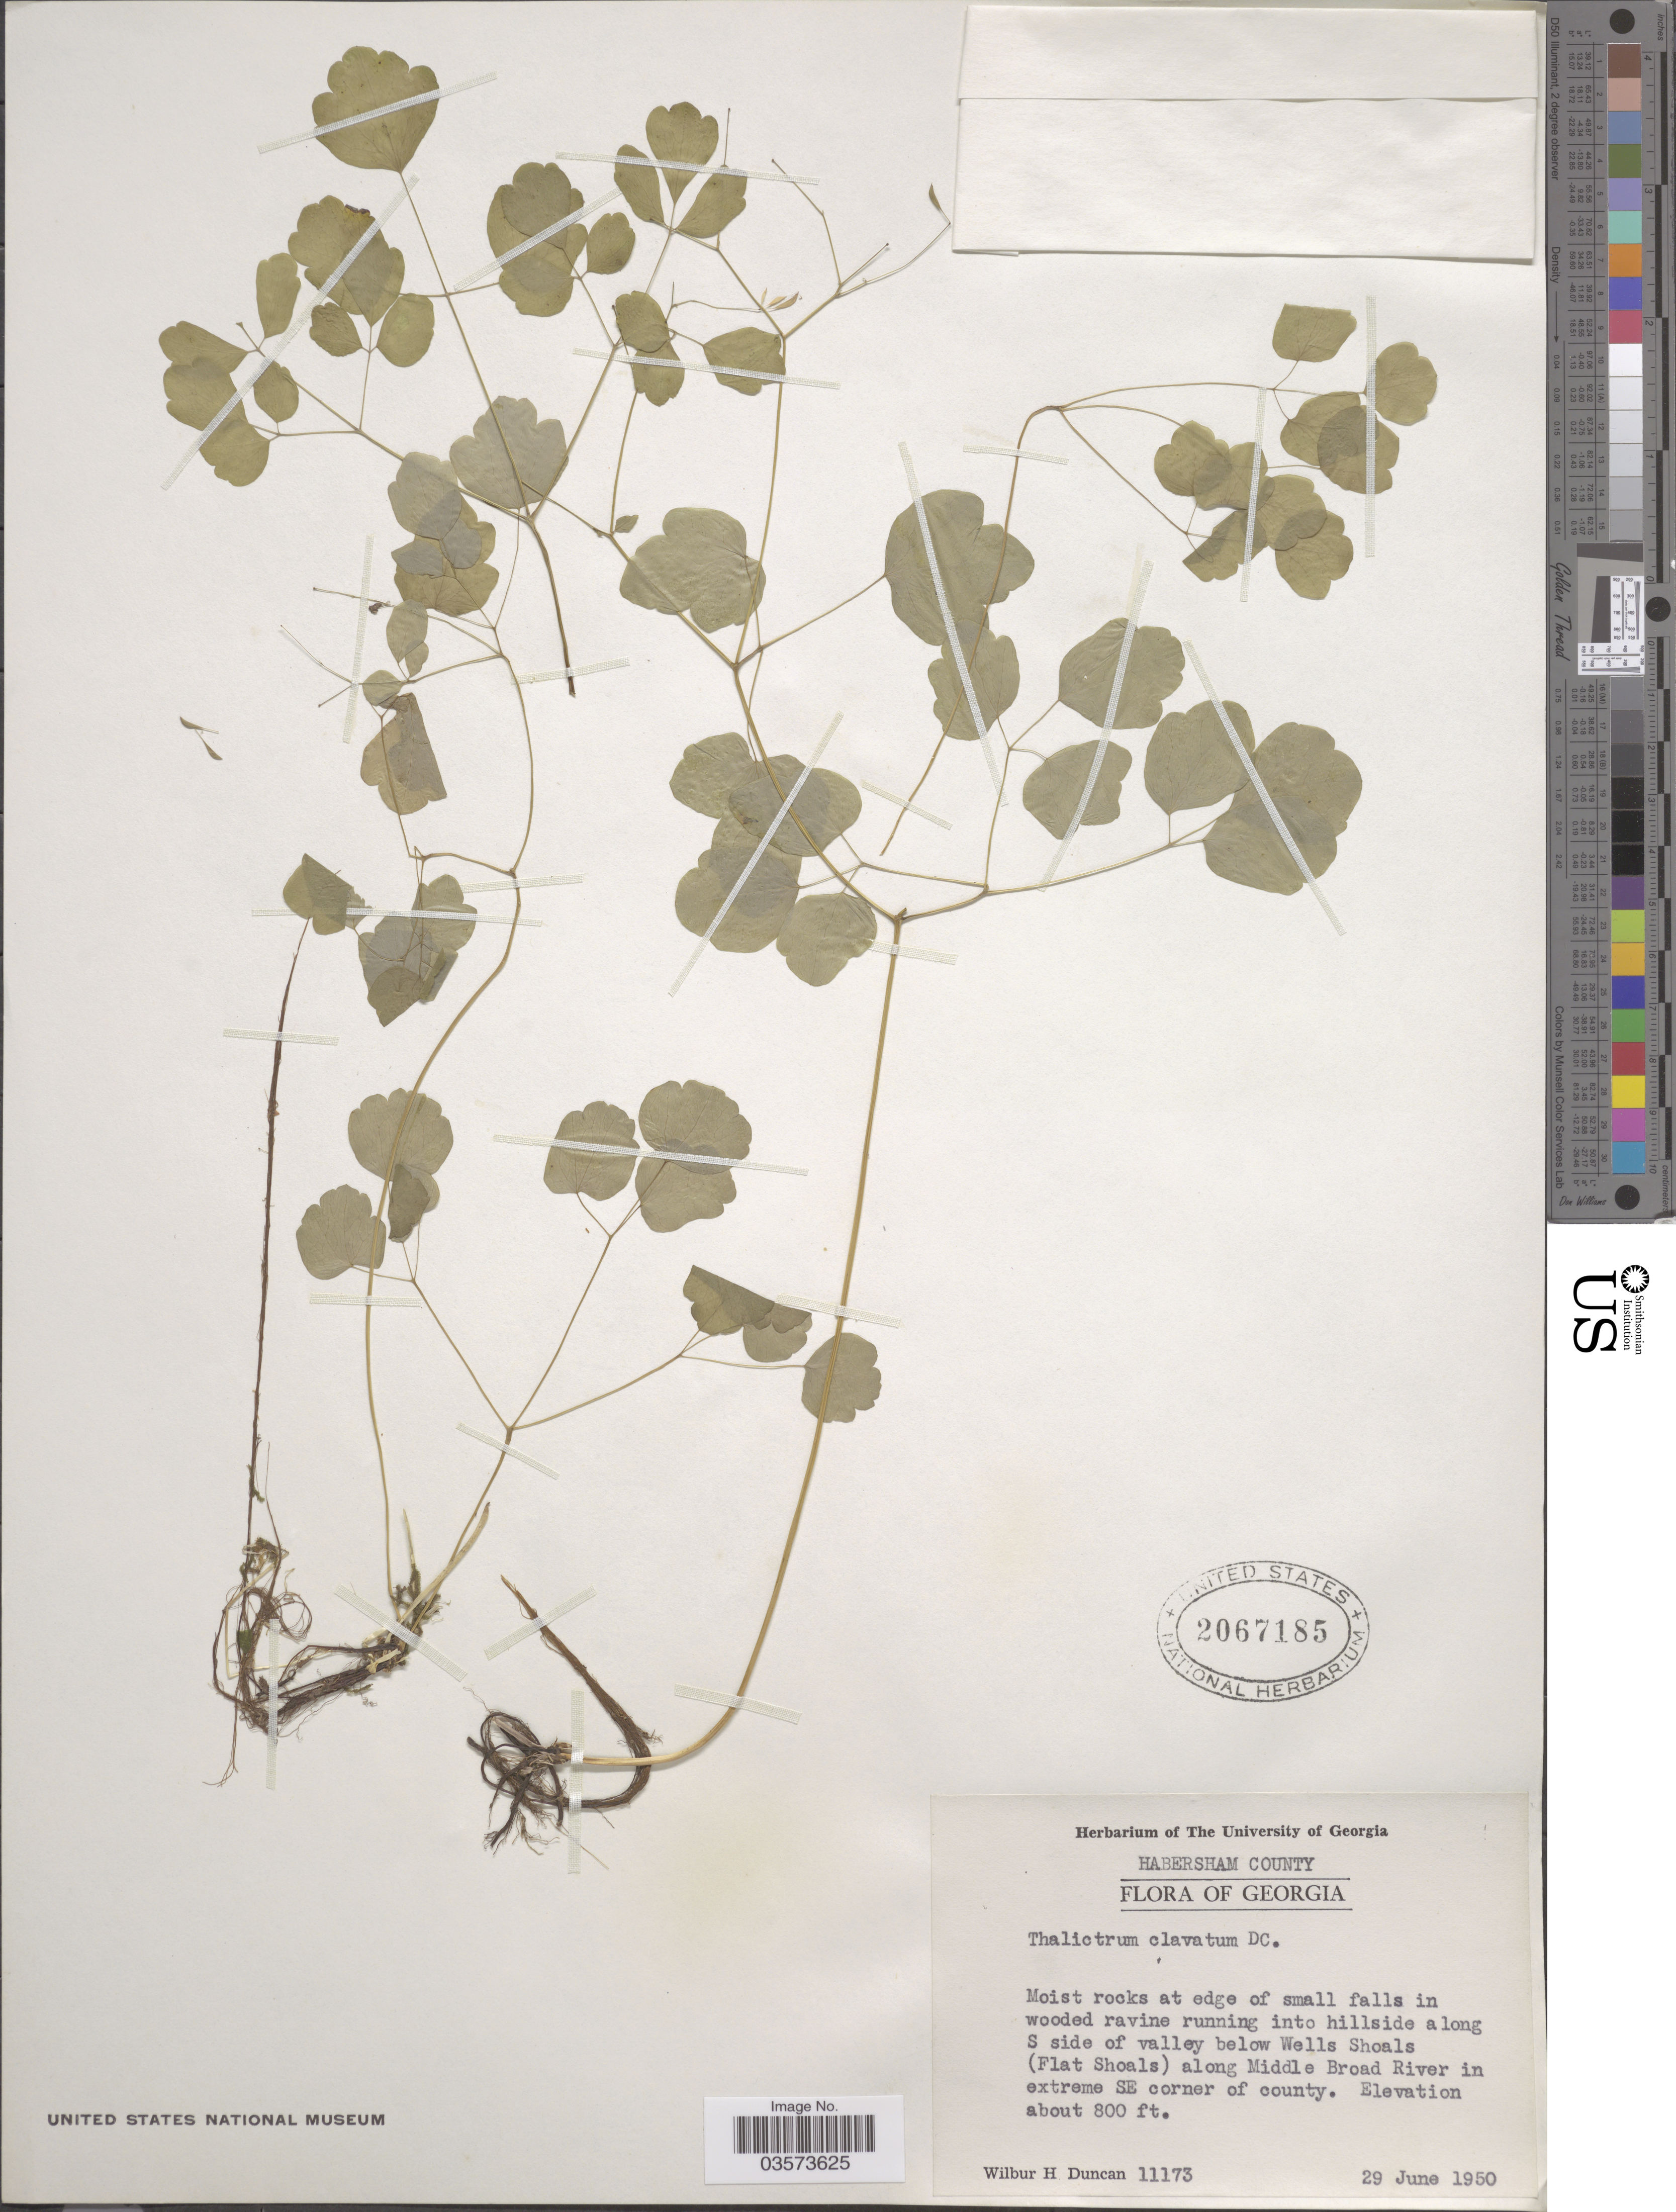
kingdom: Plantae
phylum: Tracheophyta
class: Magnoliopsida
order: Ranunculales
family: Ranunculaceae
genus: Thalictrum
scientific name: Thalictrum clavatum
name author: DC.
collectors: W. H. Duncan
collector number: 11173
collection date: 1950-06-29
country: United States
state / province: Georgia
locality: Habersham County. Wooded ravine running into hillside along S side of valley below Wells Shoals (Flat Shoals) along Middle Broad River on extreme SE corner of county.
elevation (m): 244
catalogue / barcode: US 2067185